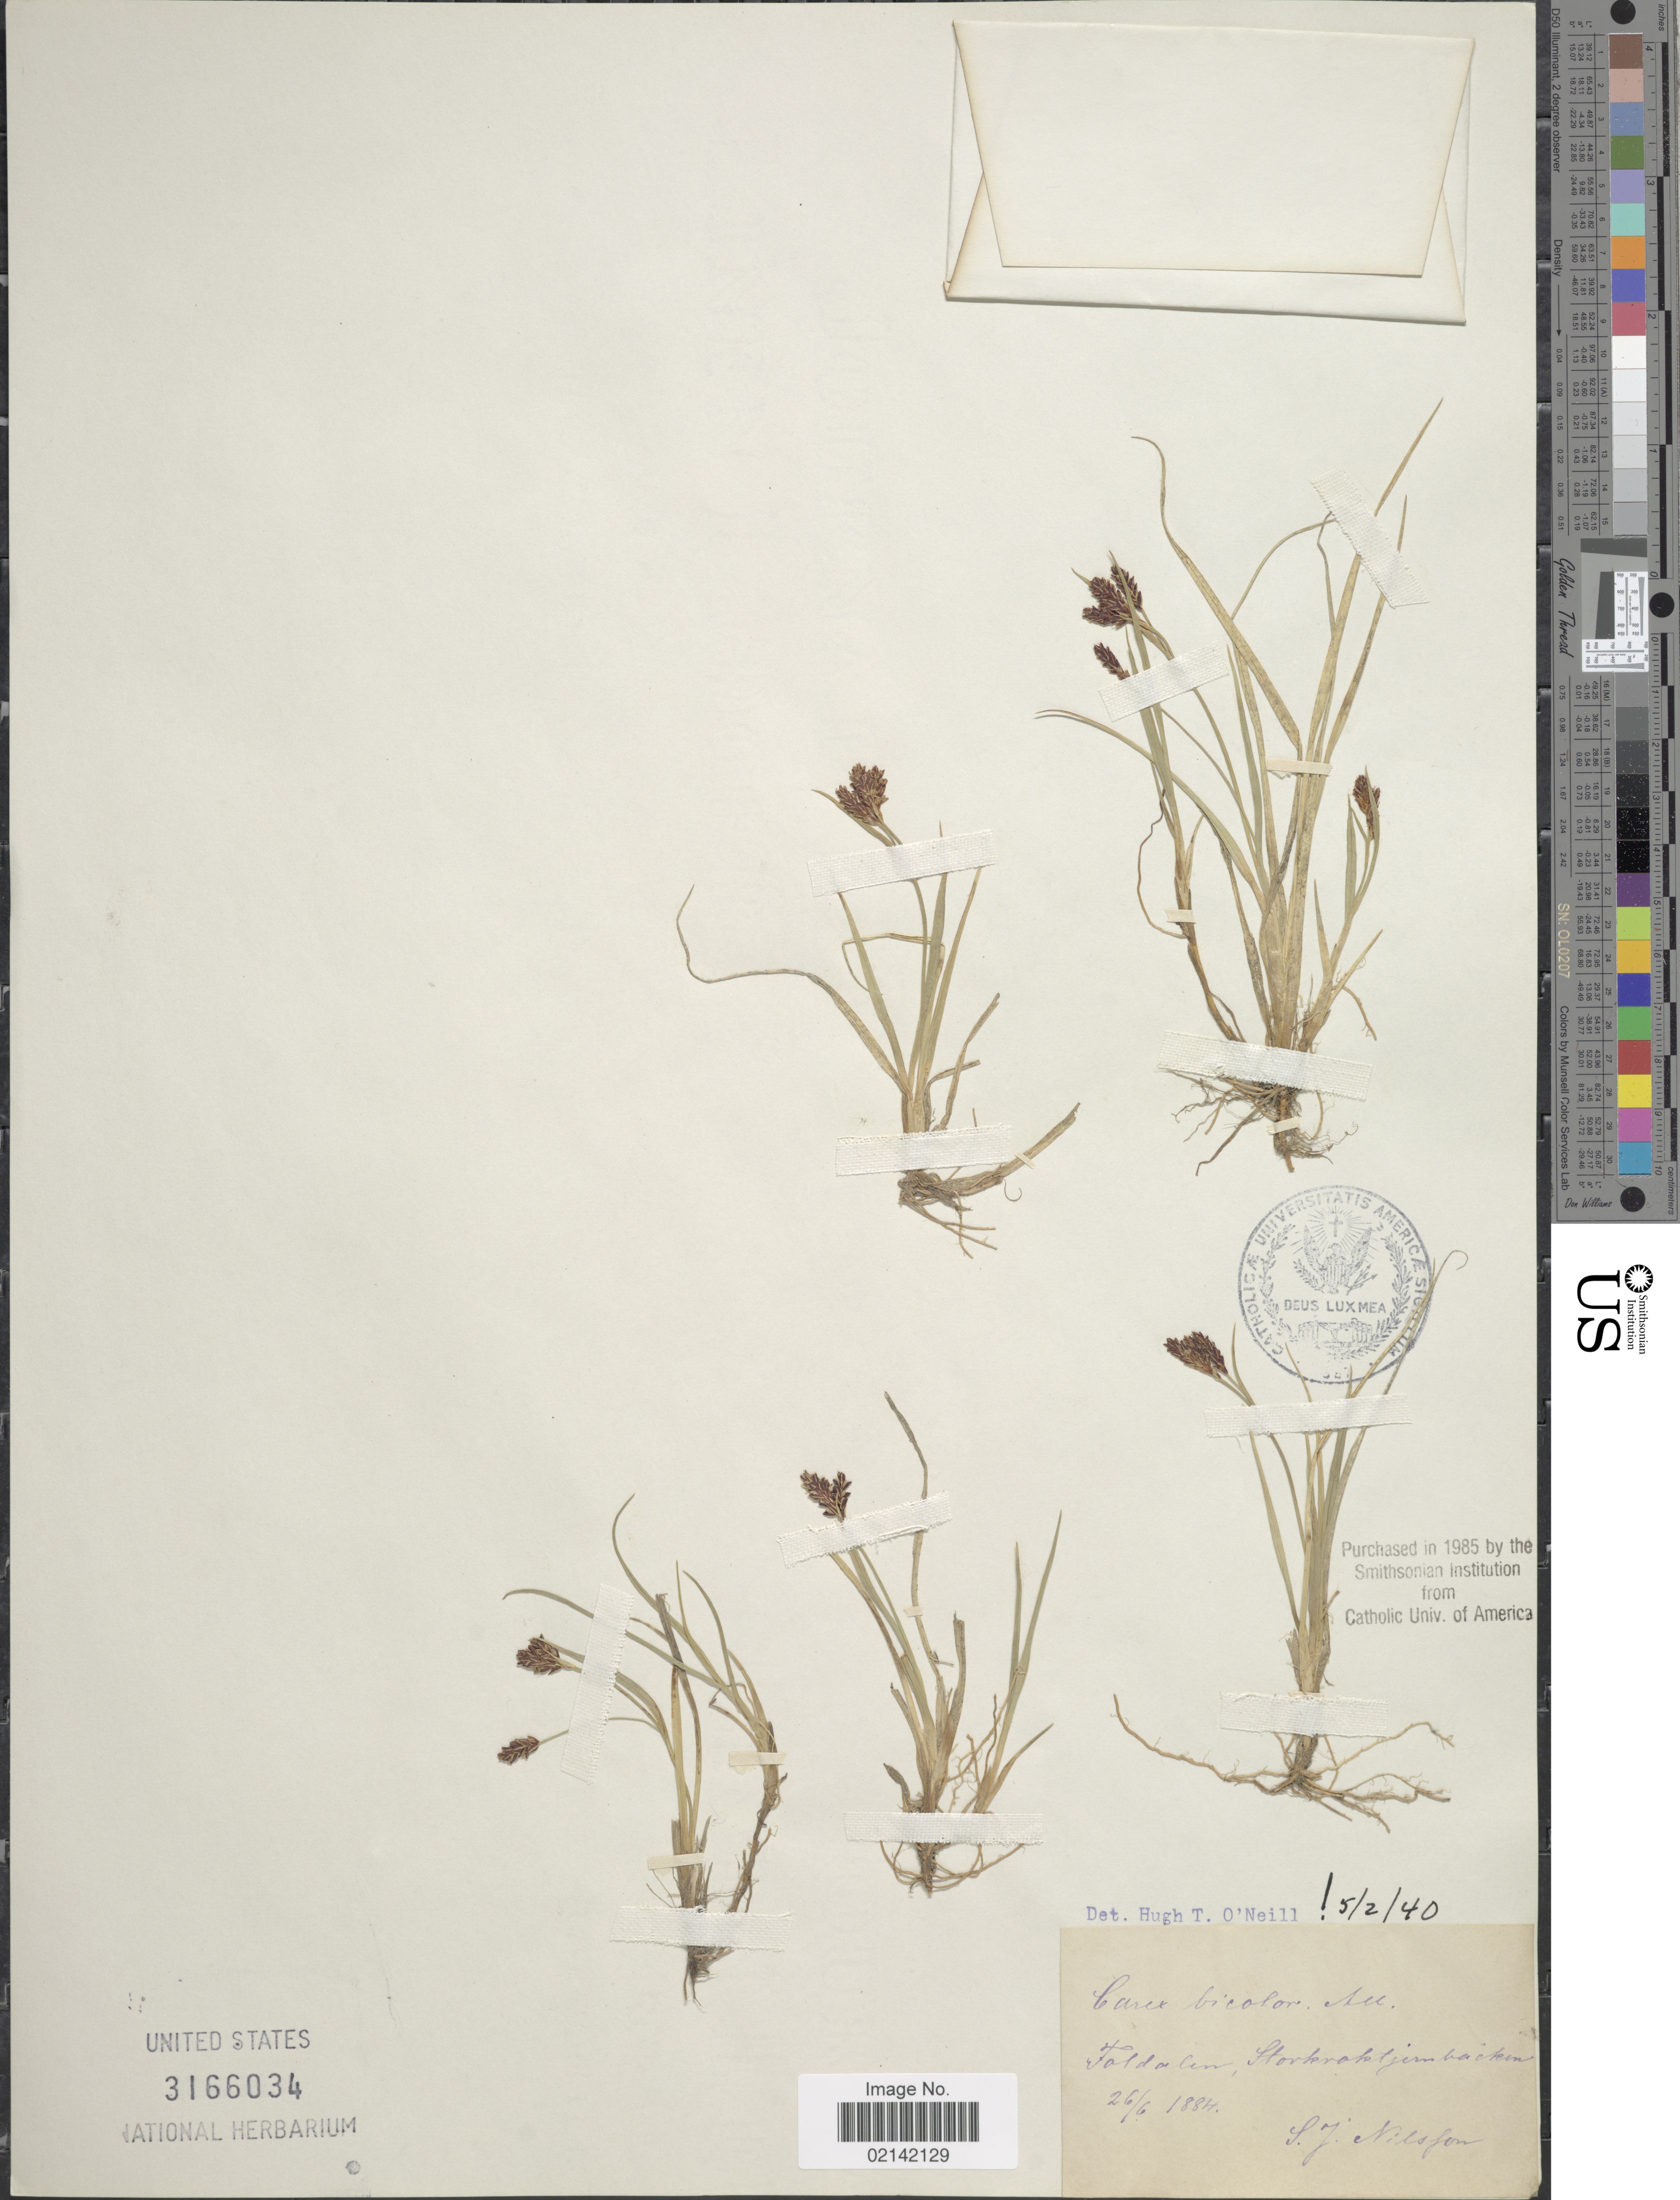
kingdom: Plantae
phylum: Tracheophyta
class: Liliopsida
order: Poales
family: Cyperaceae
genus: Carex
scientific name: Carex bicolor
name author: Bellardi ex All.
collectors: S. Nilsson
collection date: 1884-06-26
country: Norway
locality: Toldalen, Storkroktjermbacken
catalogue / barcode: US 3166034